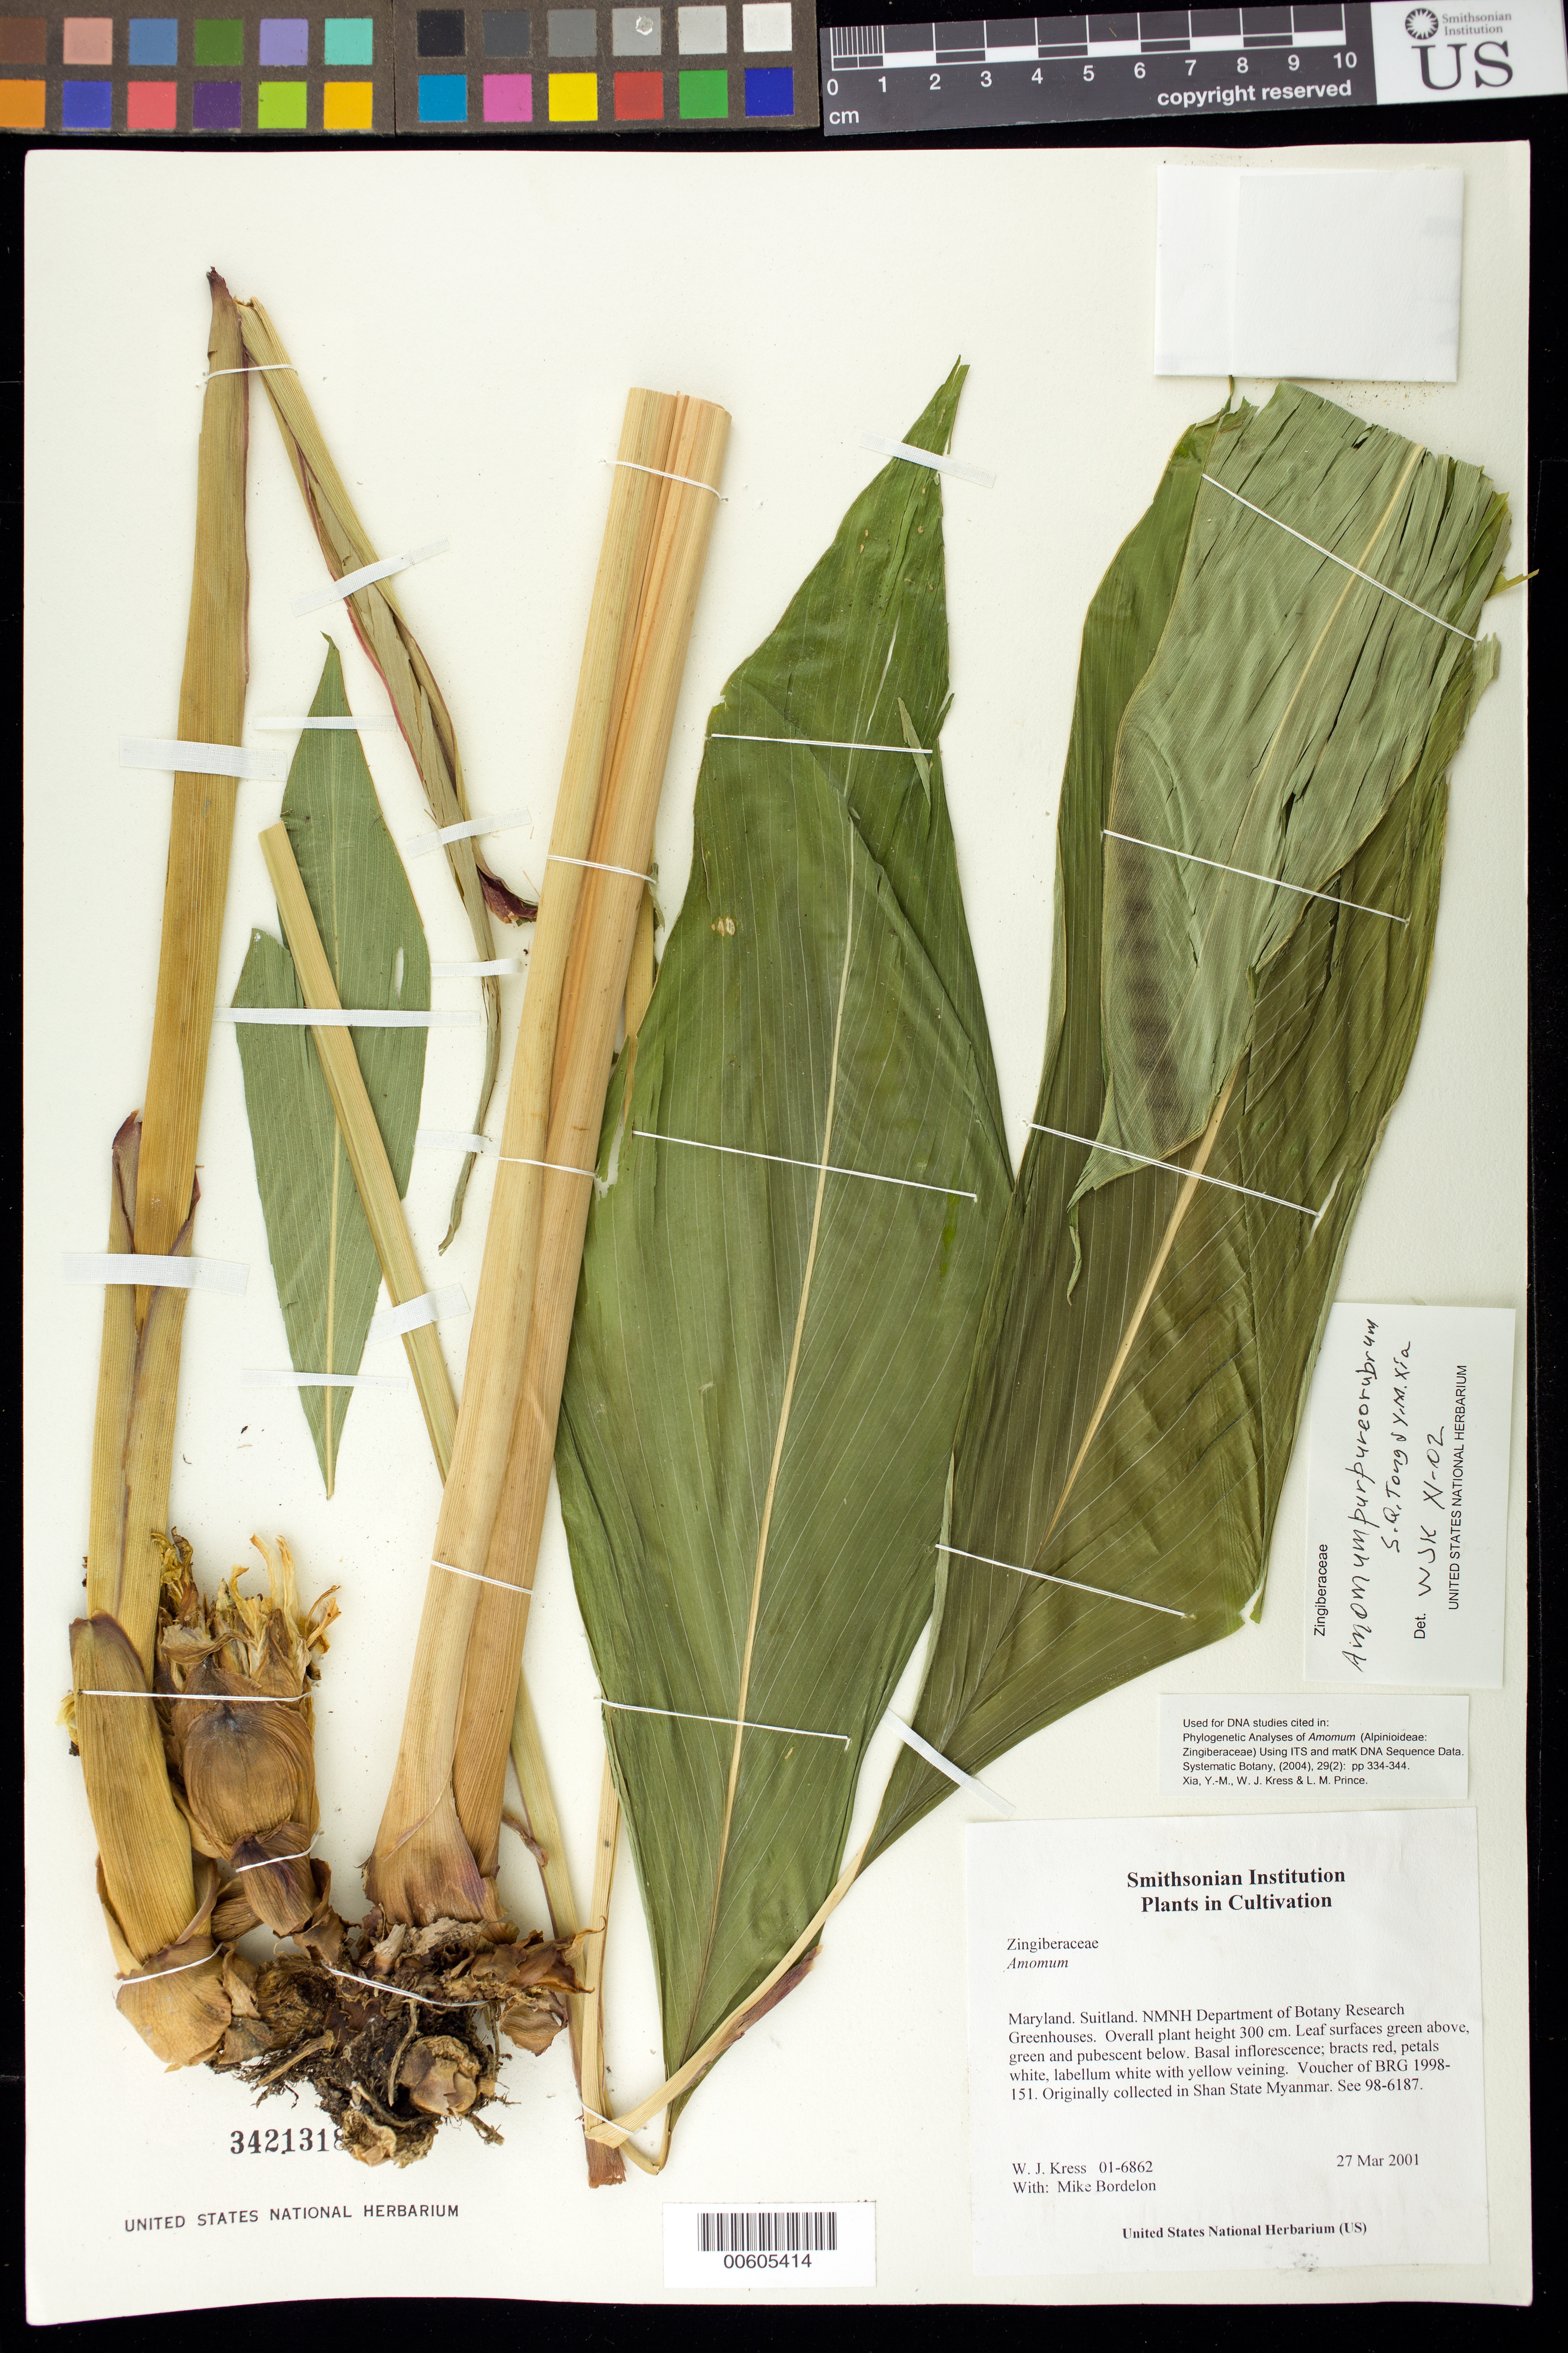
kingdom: Plantae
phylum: Tracheophyta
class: Liliopsida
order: Zingiberales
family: Zingiberaceae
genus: Amomum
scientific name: Amomum purpureorubrum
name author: S.Q. Tong & Y.M. Xia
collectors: W. J. Kress & M. Bordelon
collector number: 01-6862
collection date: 2001-03-27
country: United States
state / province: Maryland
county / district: Prince George's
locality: NMNH Botany Research Greenhouses. Suitland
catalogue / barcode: US 3421318